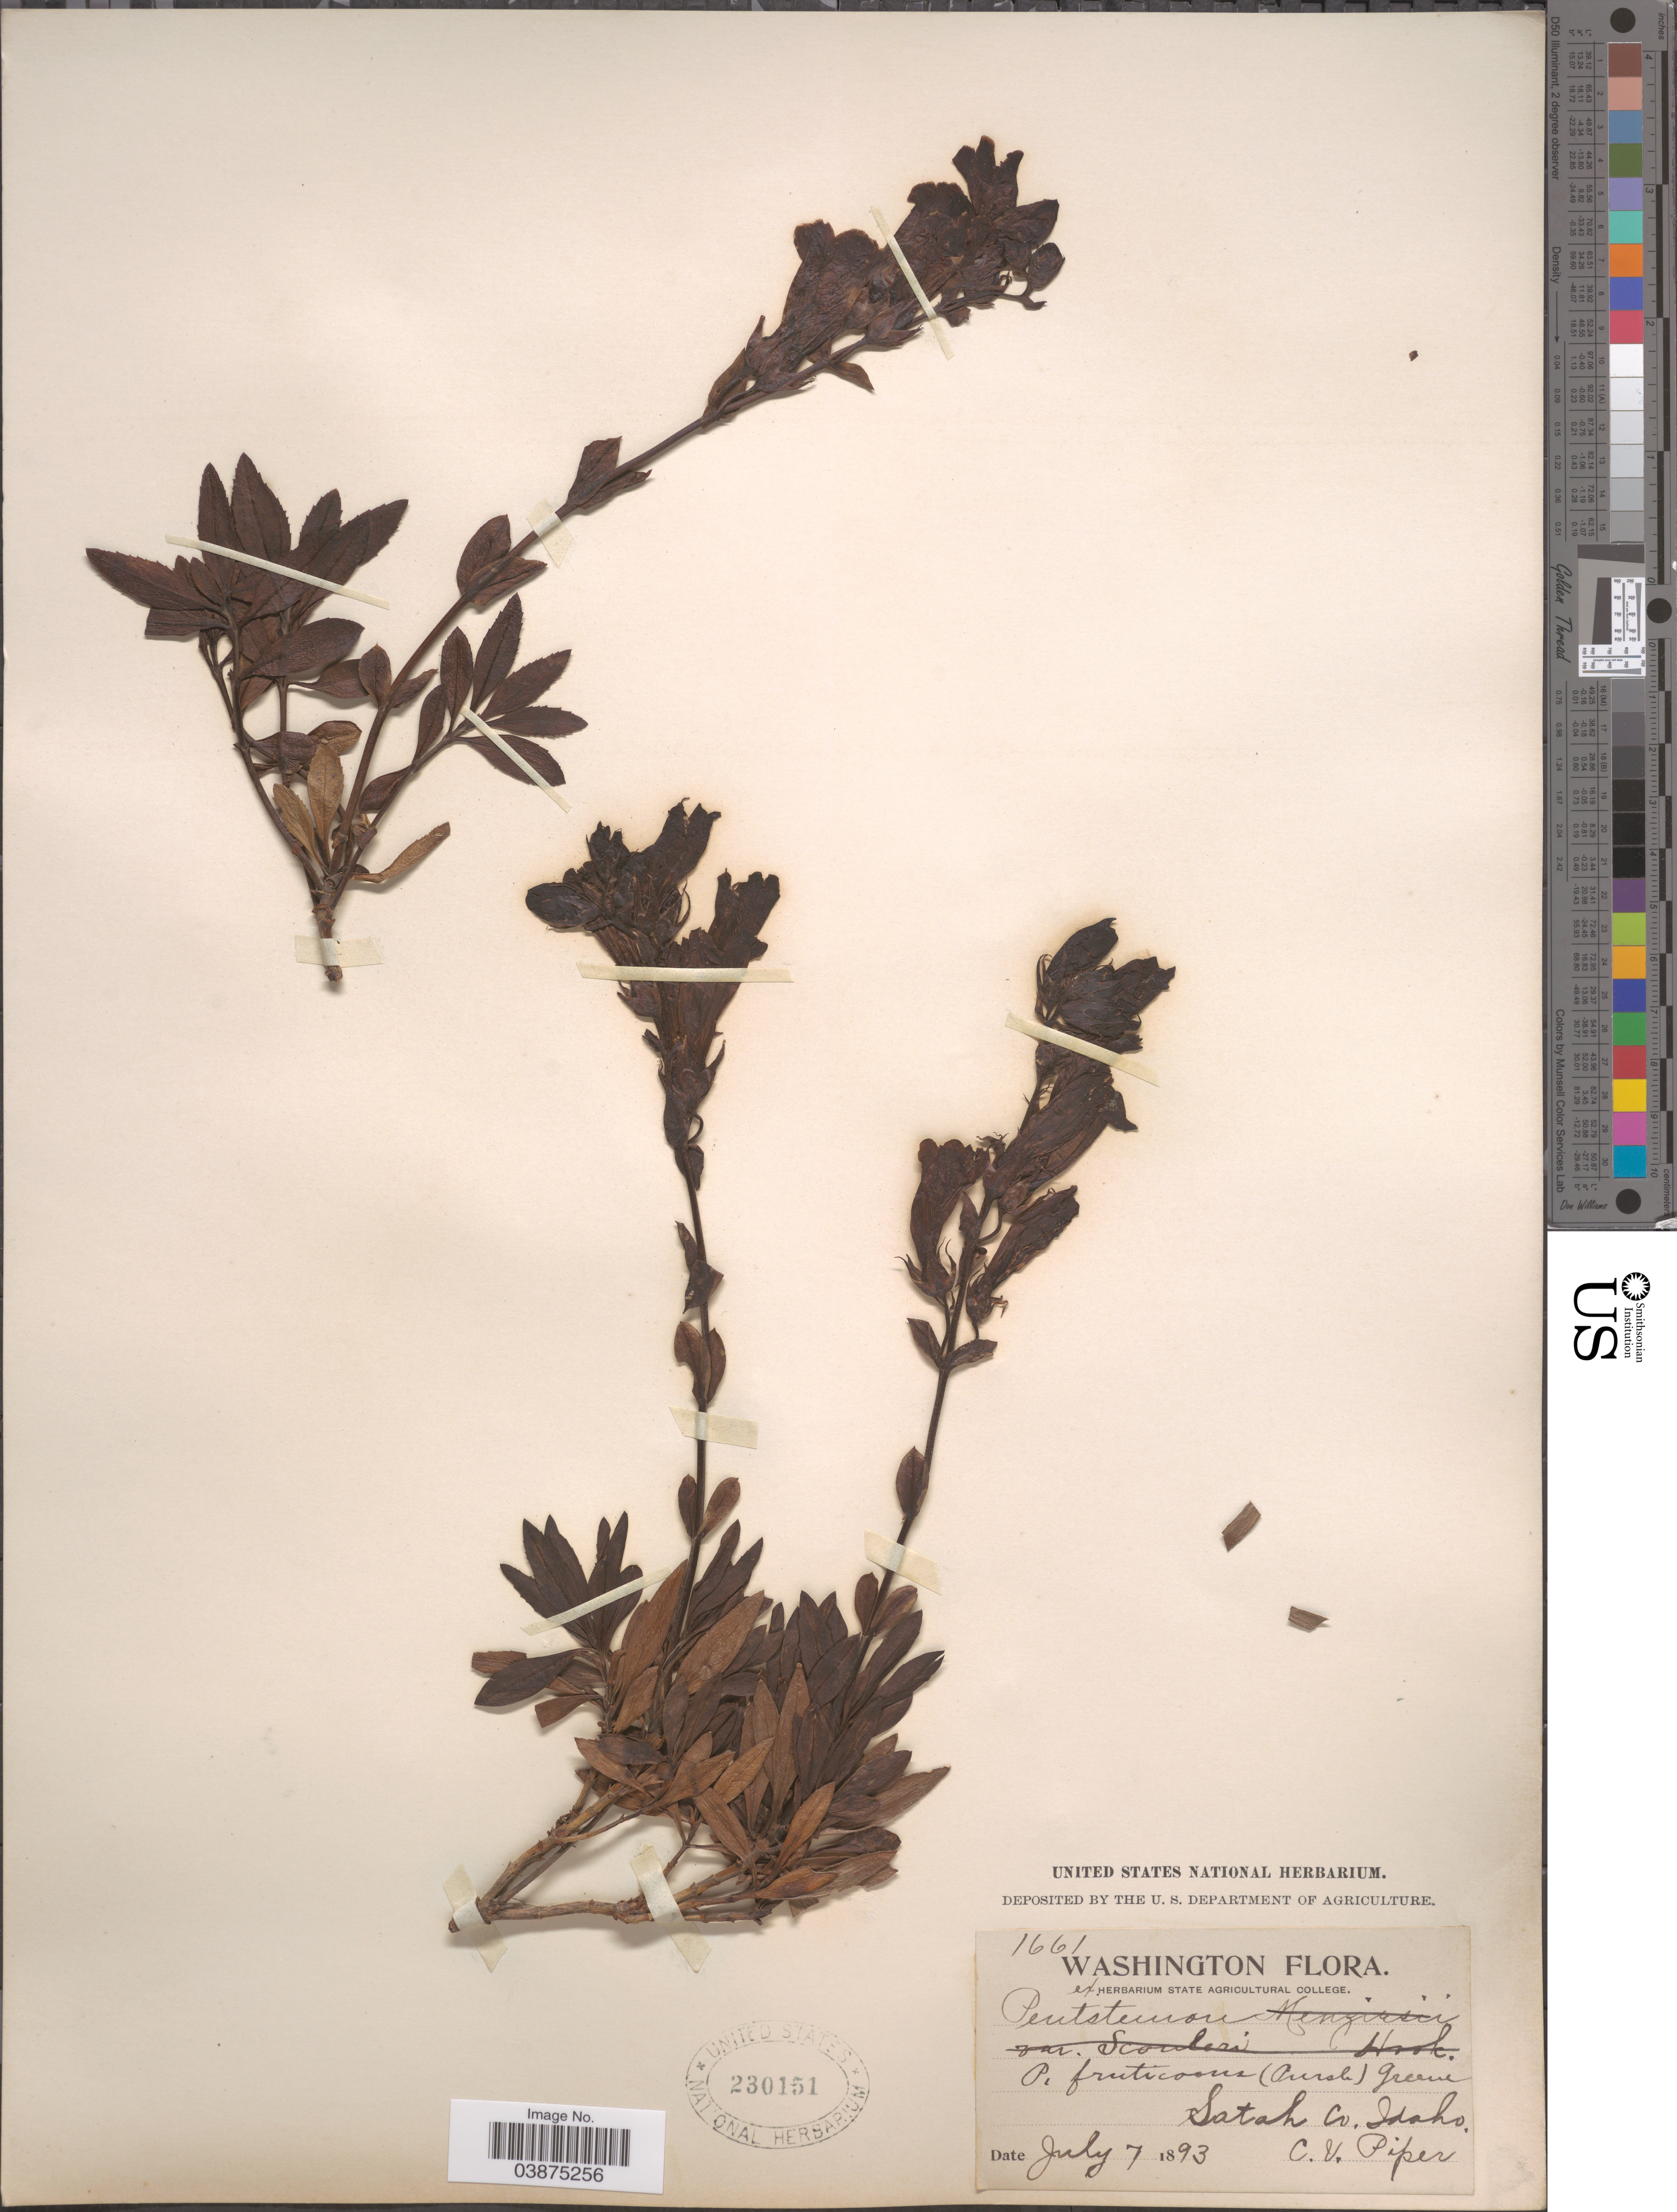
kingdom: Plantae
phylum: Tracheophyta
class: Magnoliopsida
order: Lamiales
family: Plantaginaceae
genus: Penstemon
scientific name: Penstemon fruticosus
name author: (Pursh) Greene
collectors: C. V. Piper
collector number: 1661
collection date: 1893-07-07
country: United States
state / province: Idaho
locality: Satah Co.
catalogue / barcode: US 230151